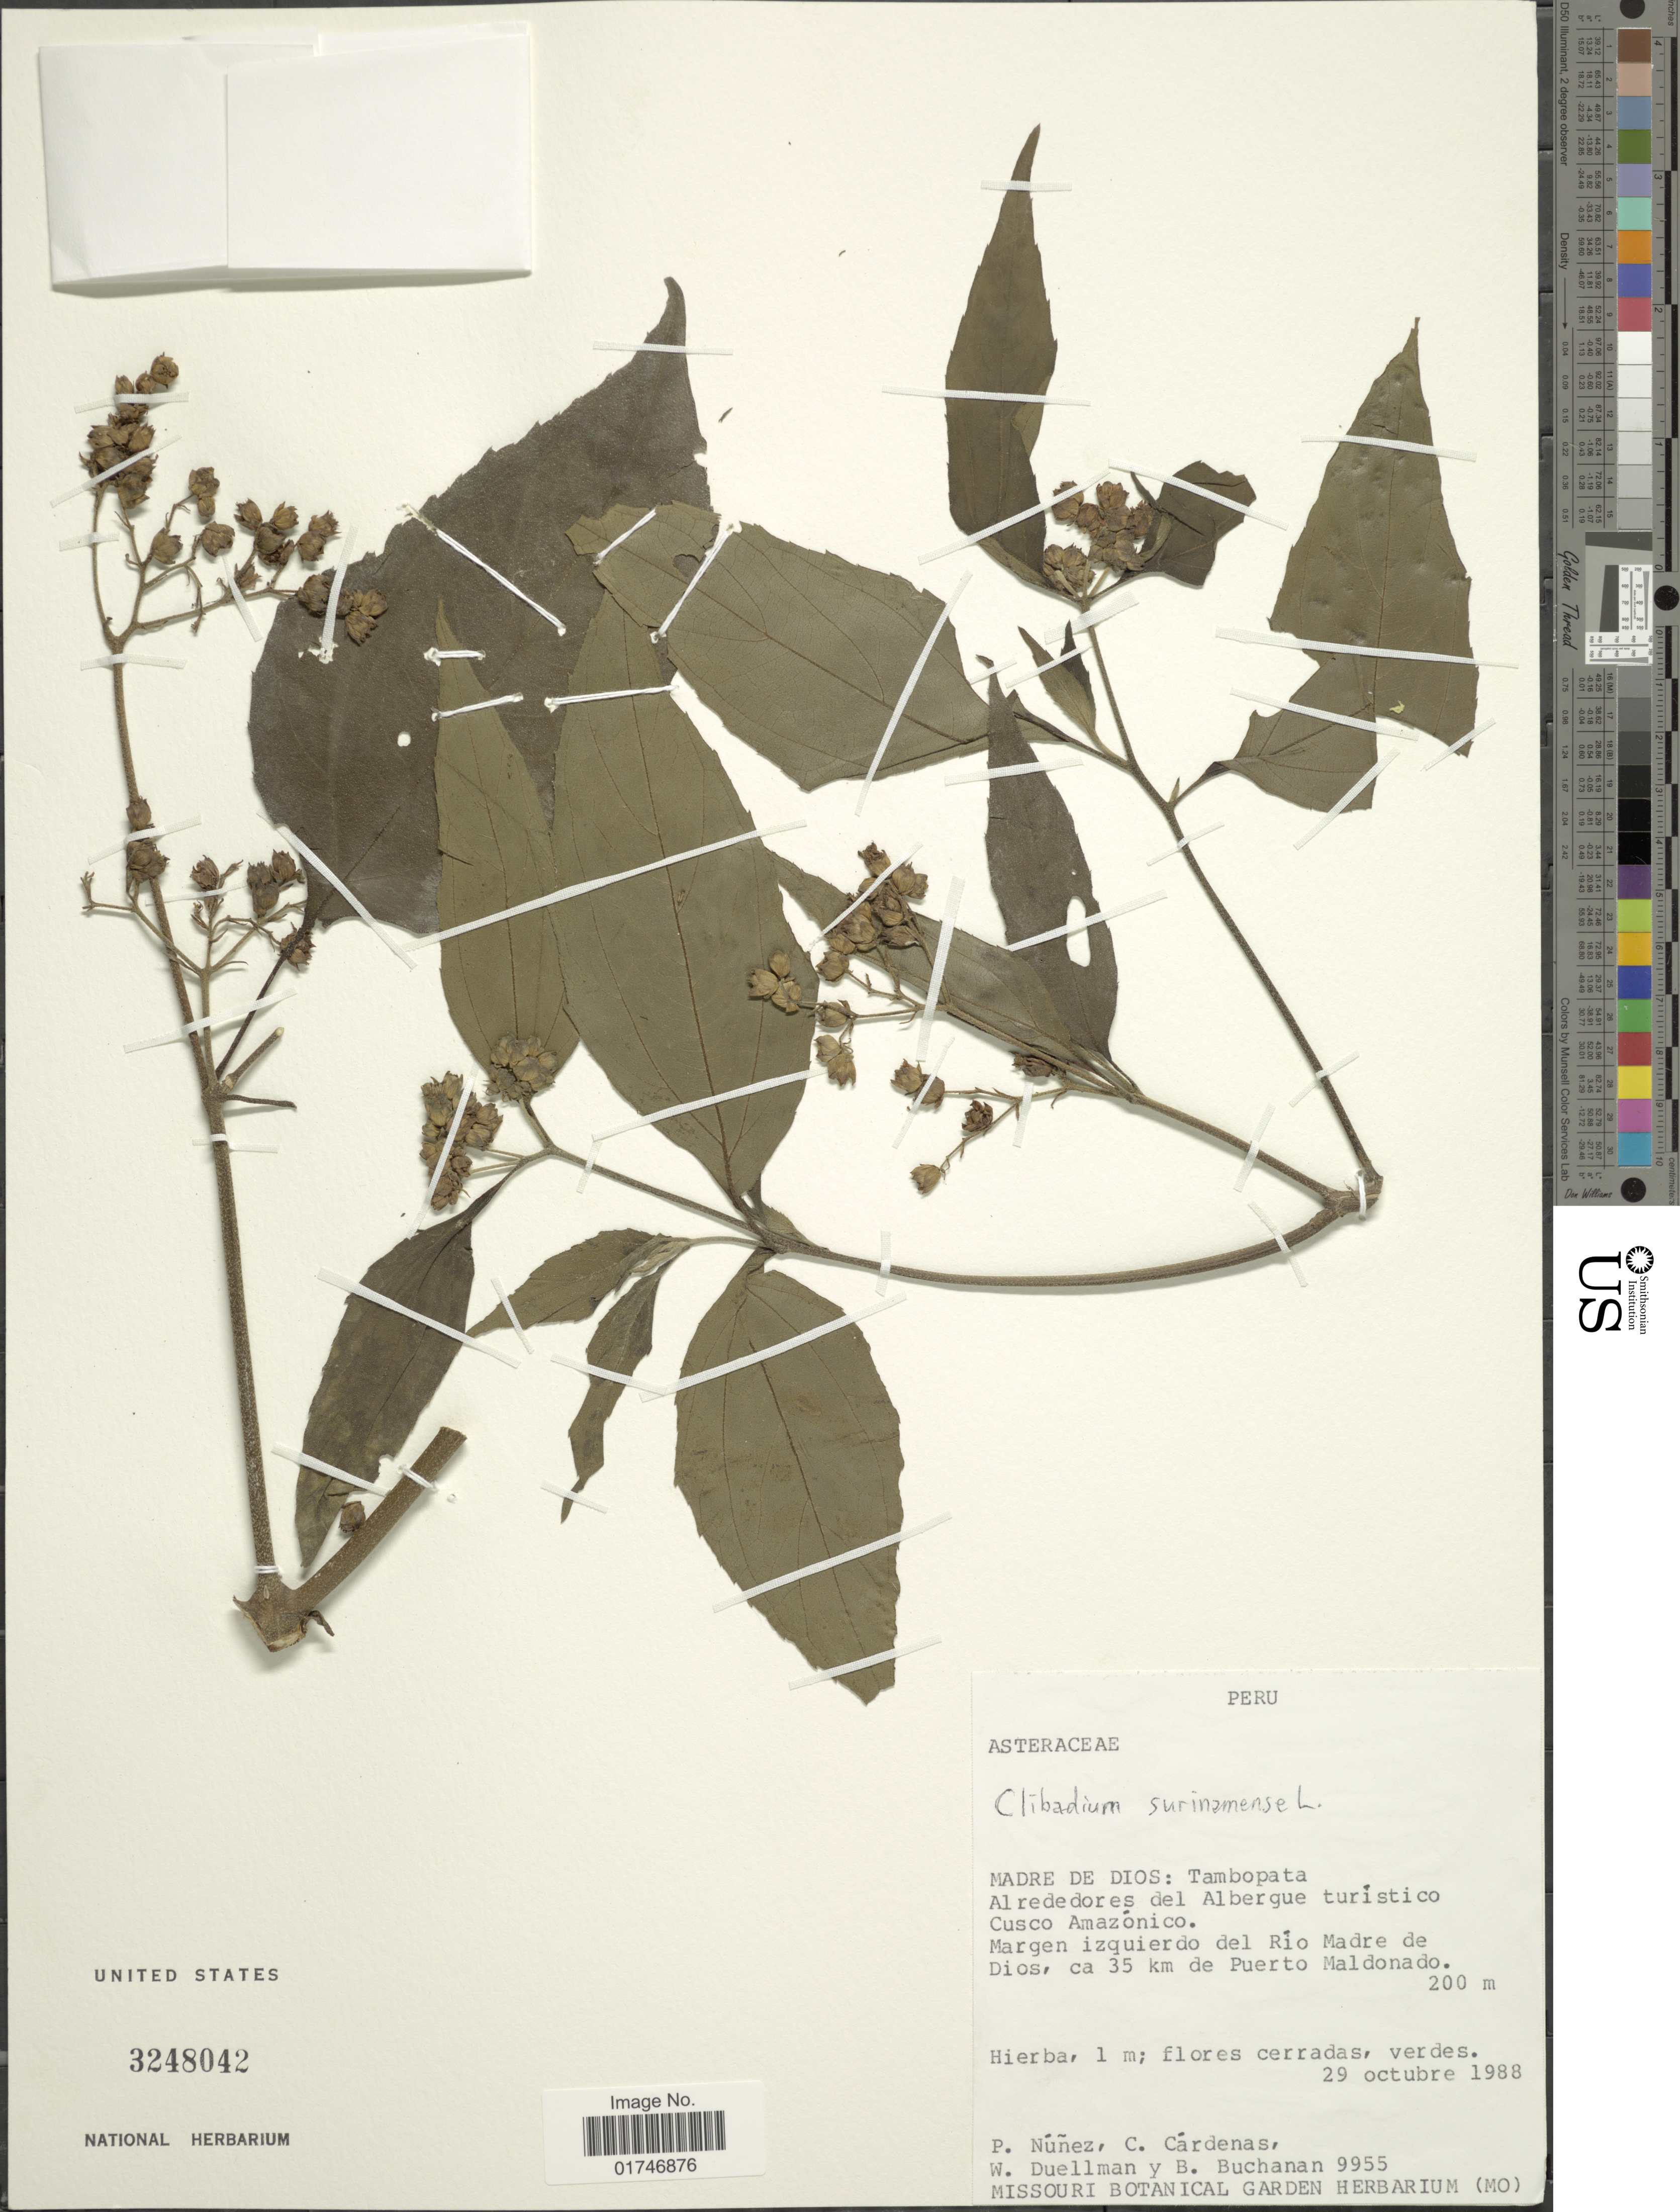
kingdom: Plantae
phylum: Tracheophyta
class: Magnoliopsida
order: Asterales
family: Asteraceae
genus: Clibadium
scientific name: Clibadium surinamense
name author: L.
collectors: P. Nuñez V., C. Cardenas & W. Duellman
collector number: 9955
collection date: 1988-10-29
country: Peru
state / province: Madre de Dios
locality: Madre de Dios: Tambopata. Alrededores del Albergue turistico Cusco Amazónico. Margen izquierdo del Rio Madre de Dios, ca 35 km de Puerto Maldonado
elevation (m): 200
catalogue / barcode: US 3248042